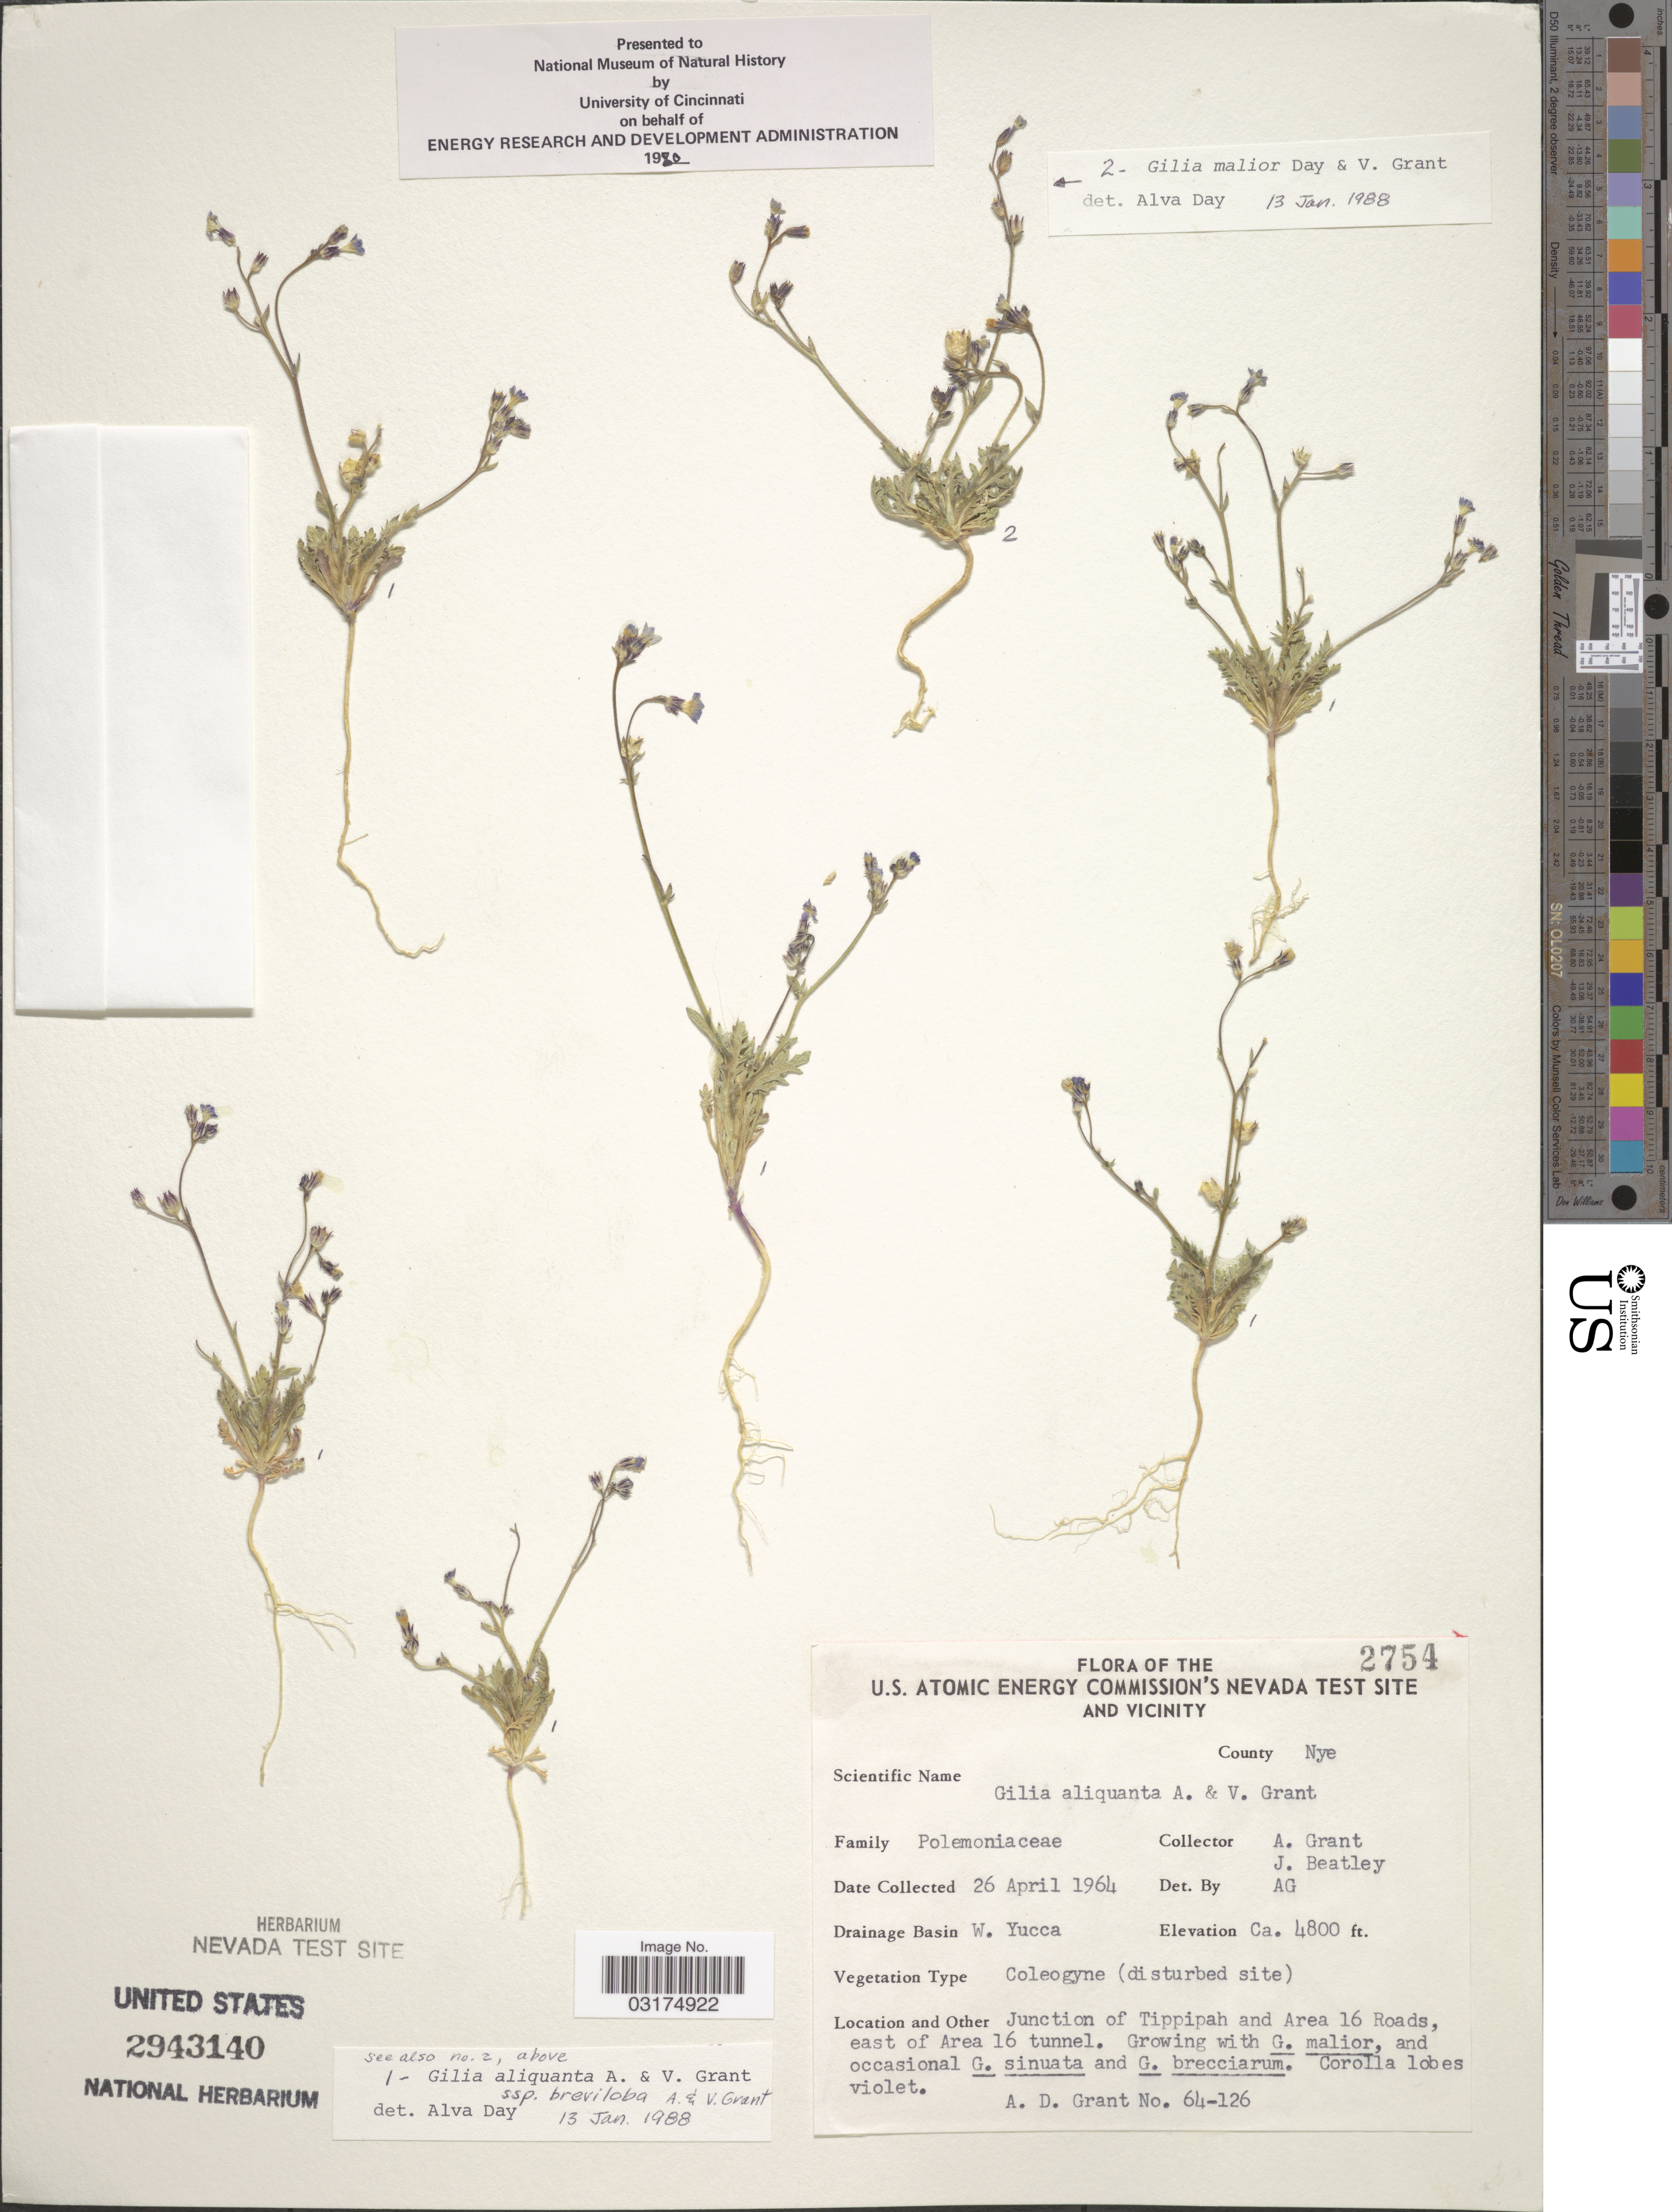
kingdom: Plantae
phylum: Tracheophyta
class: Magnoliopsida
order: Ericales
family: Polemoniaceae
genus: Gilia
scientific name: Gilia aliquanta subsp. breviloba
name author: A.D. Grant & V.E. Grant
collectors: A. Grant & J. C. Beatley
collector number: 2754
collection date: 1964-04-26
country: United States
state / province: Nevada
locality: The U. S. Atomic Energy Commission's Nevada Test Site and Vicinity. County Nye. Drainage Basin W. Yucca. Junction of Tippipah and Area 16 Roads, east of Area 16 tunnel.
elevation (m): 1463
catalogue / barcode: US 2943140